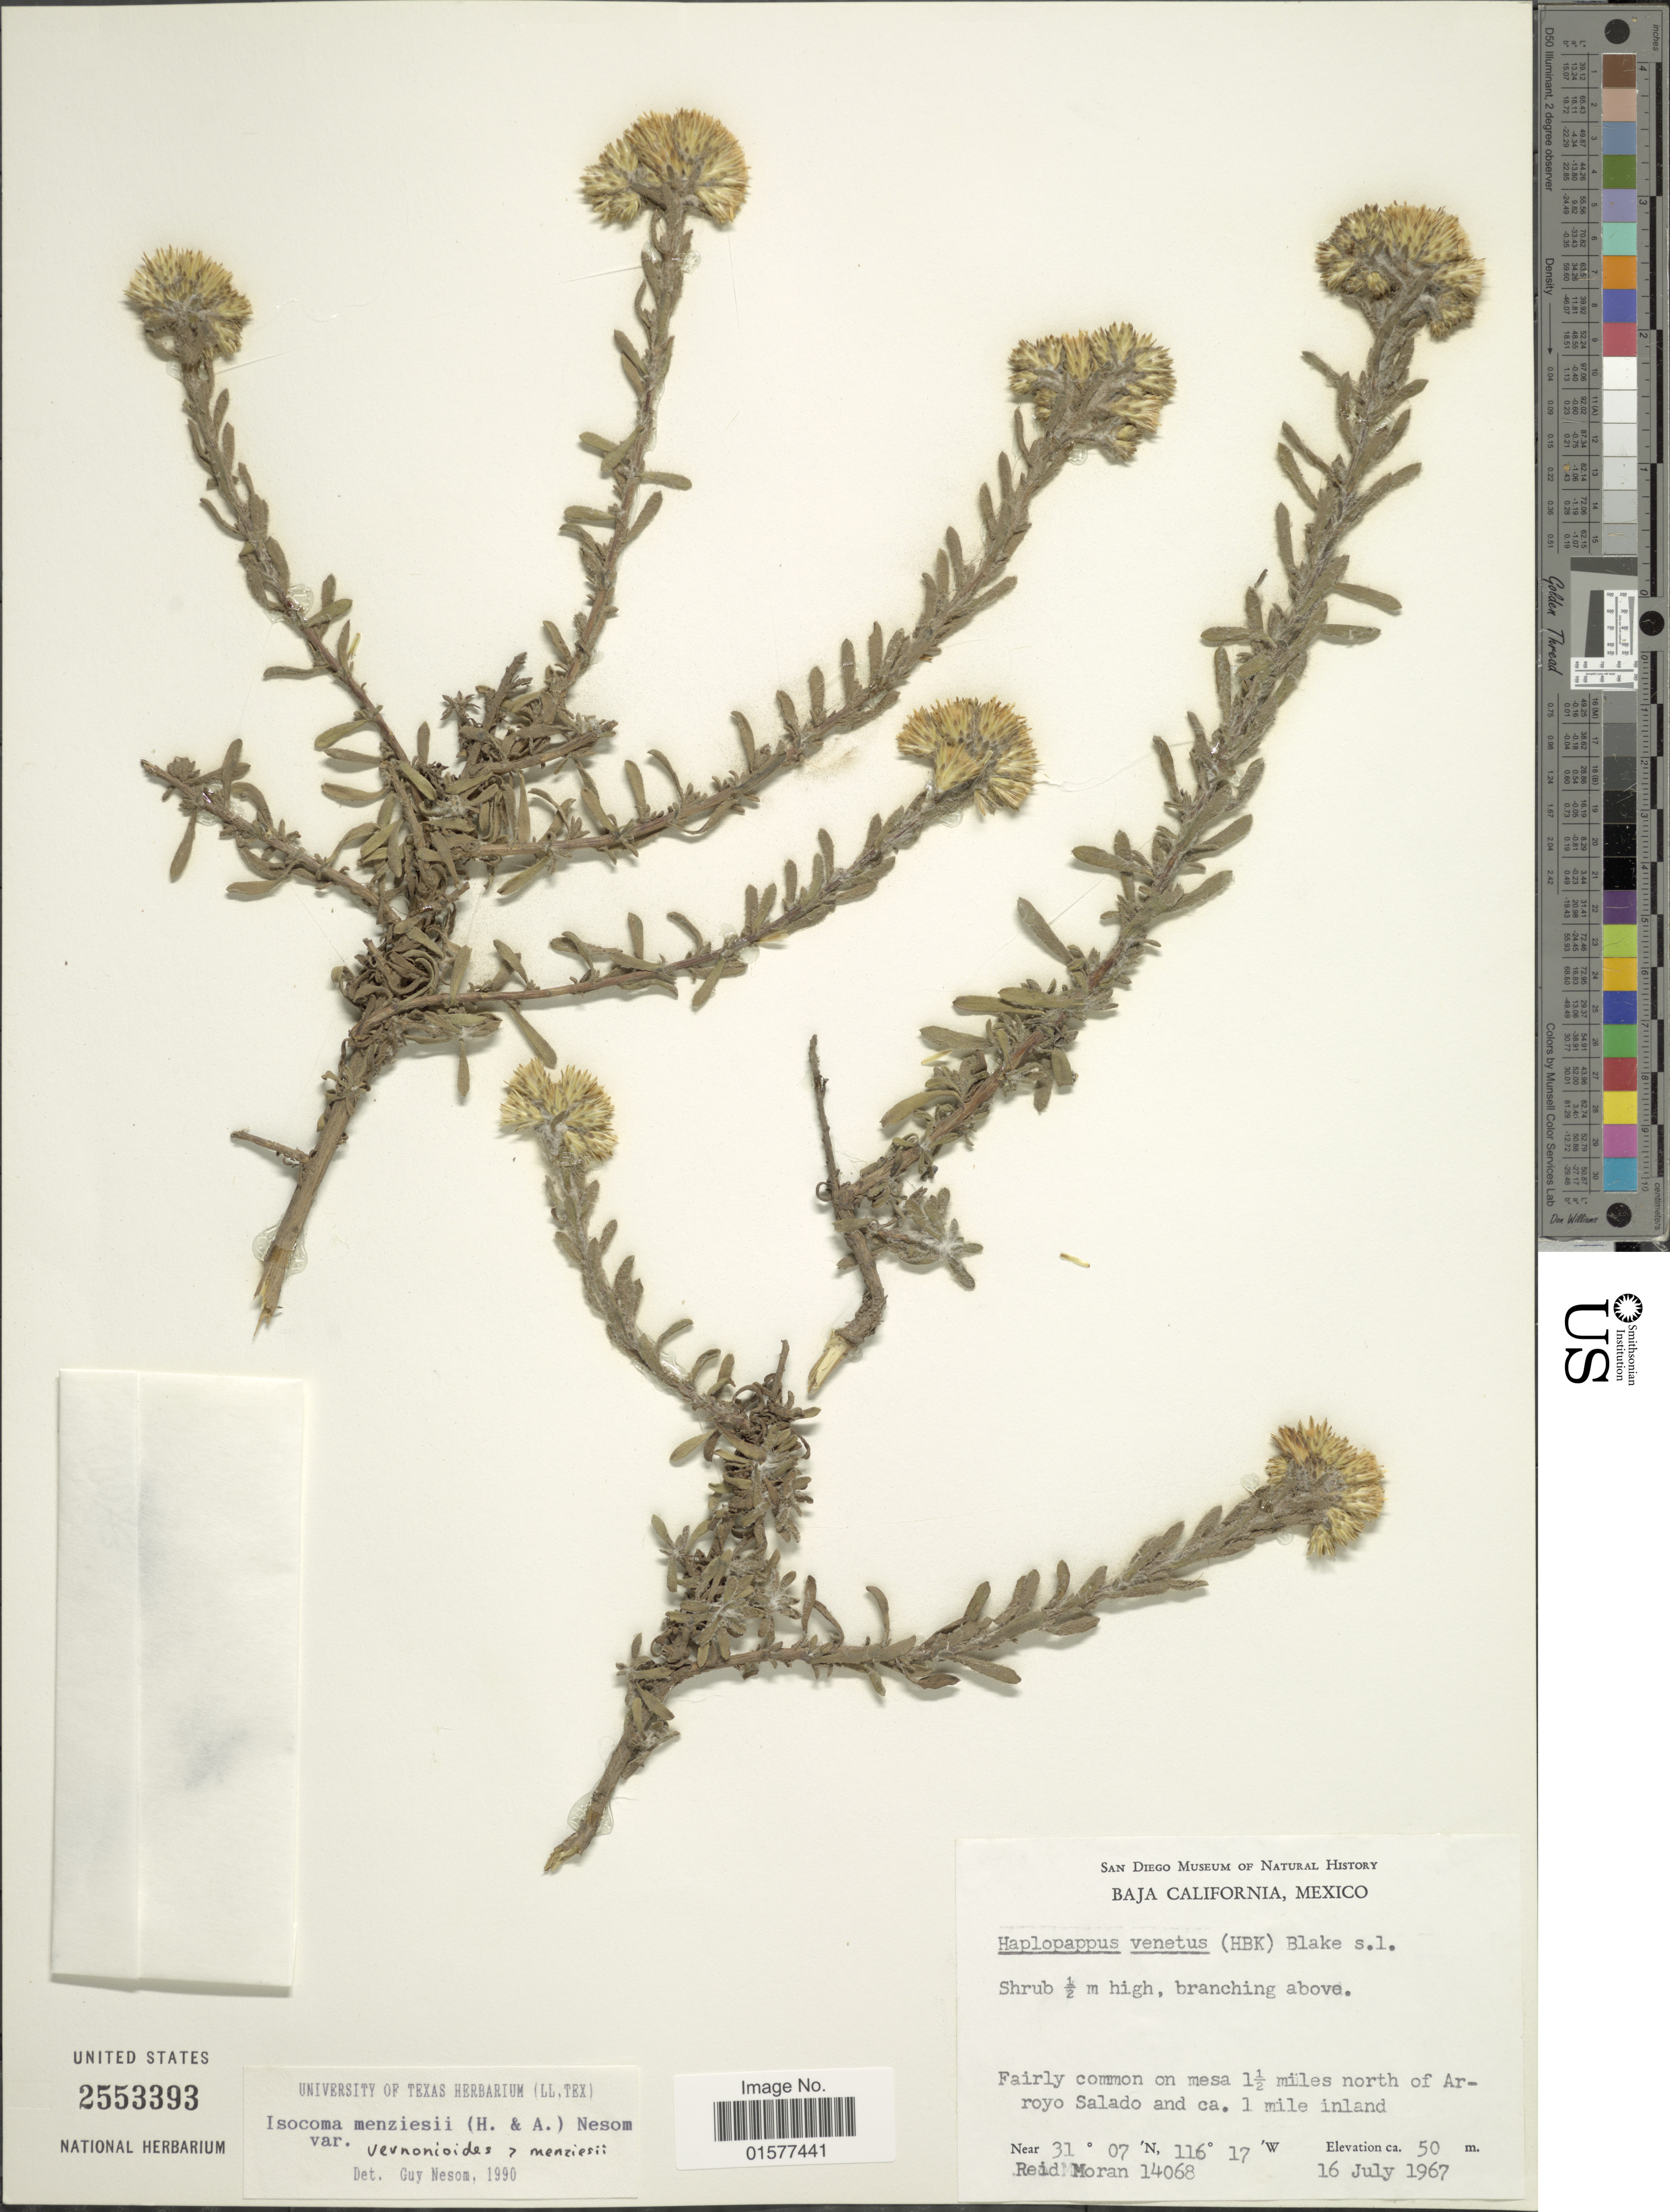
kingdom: Plantae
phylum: Tracheophyta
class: Magnoliopsida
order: Asterales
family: Asteraceae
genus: Isocoma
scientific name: Isocoma menziesii var. vernonioides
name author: (Nutt.) G.L. Nesom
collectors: R. V. Moran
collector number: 14068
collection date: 1967-07-16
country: Mexico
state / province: Baja California Sur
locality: Fairly common on mesa 1½ miles north of Arroyo Salado and 1 mile inland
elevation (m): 50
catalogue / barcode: US 2553393